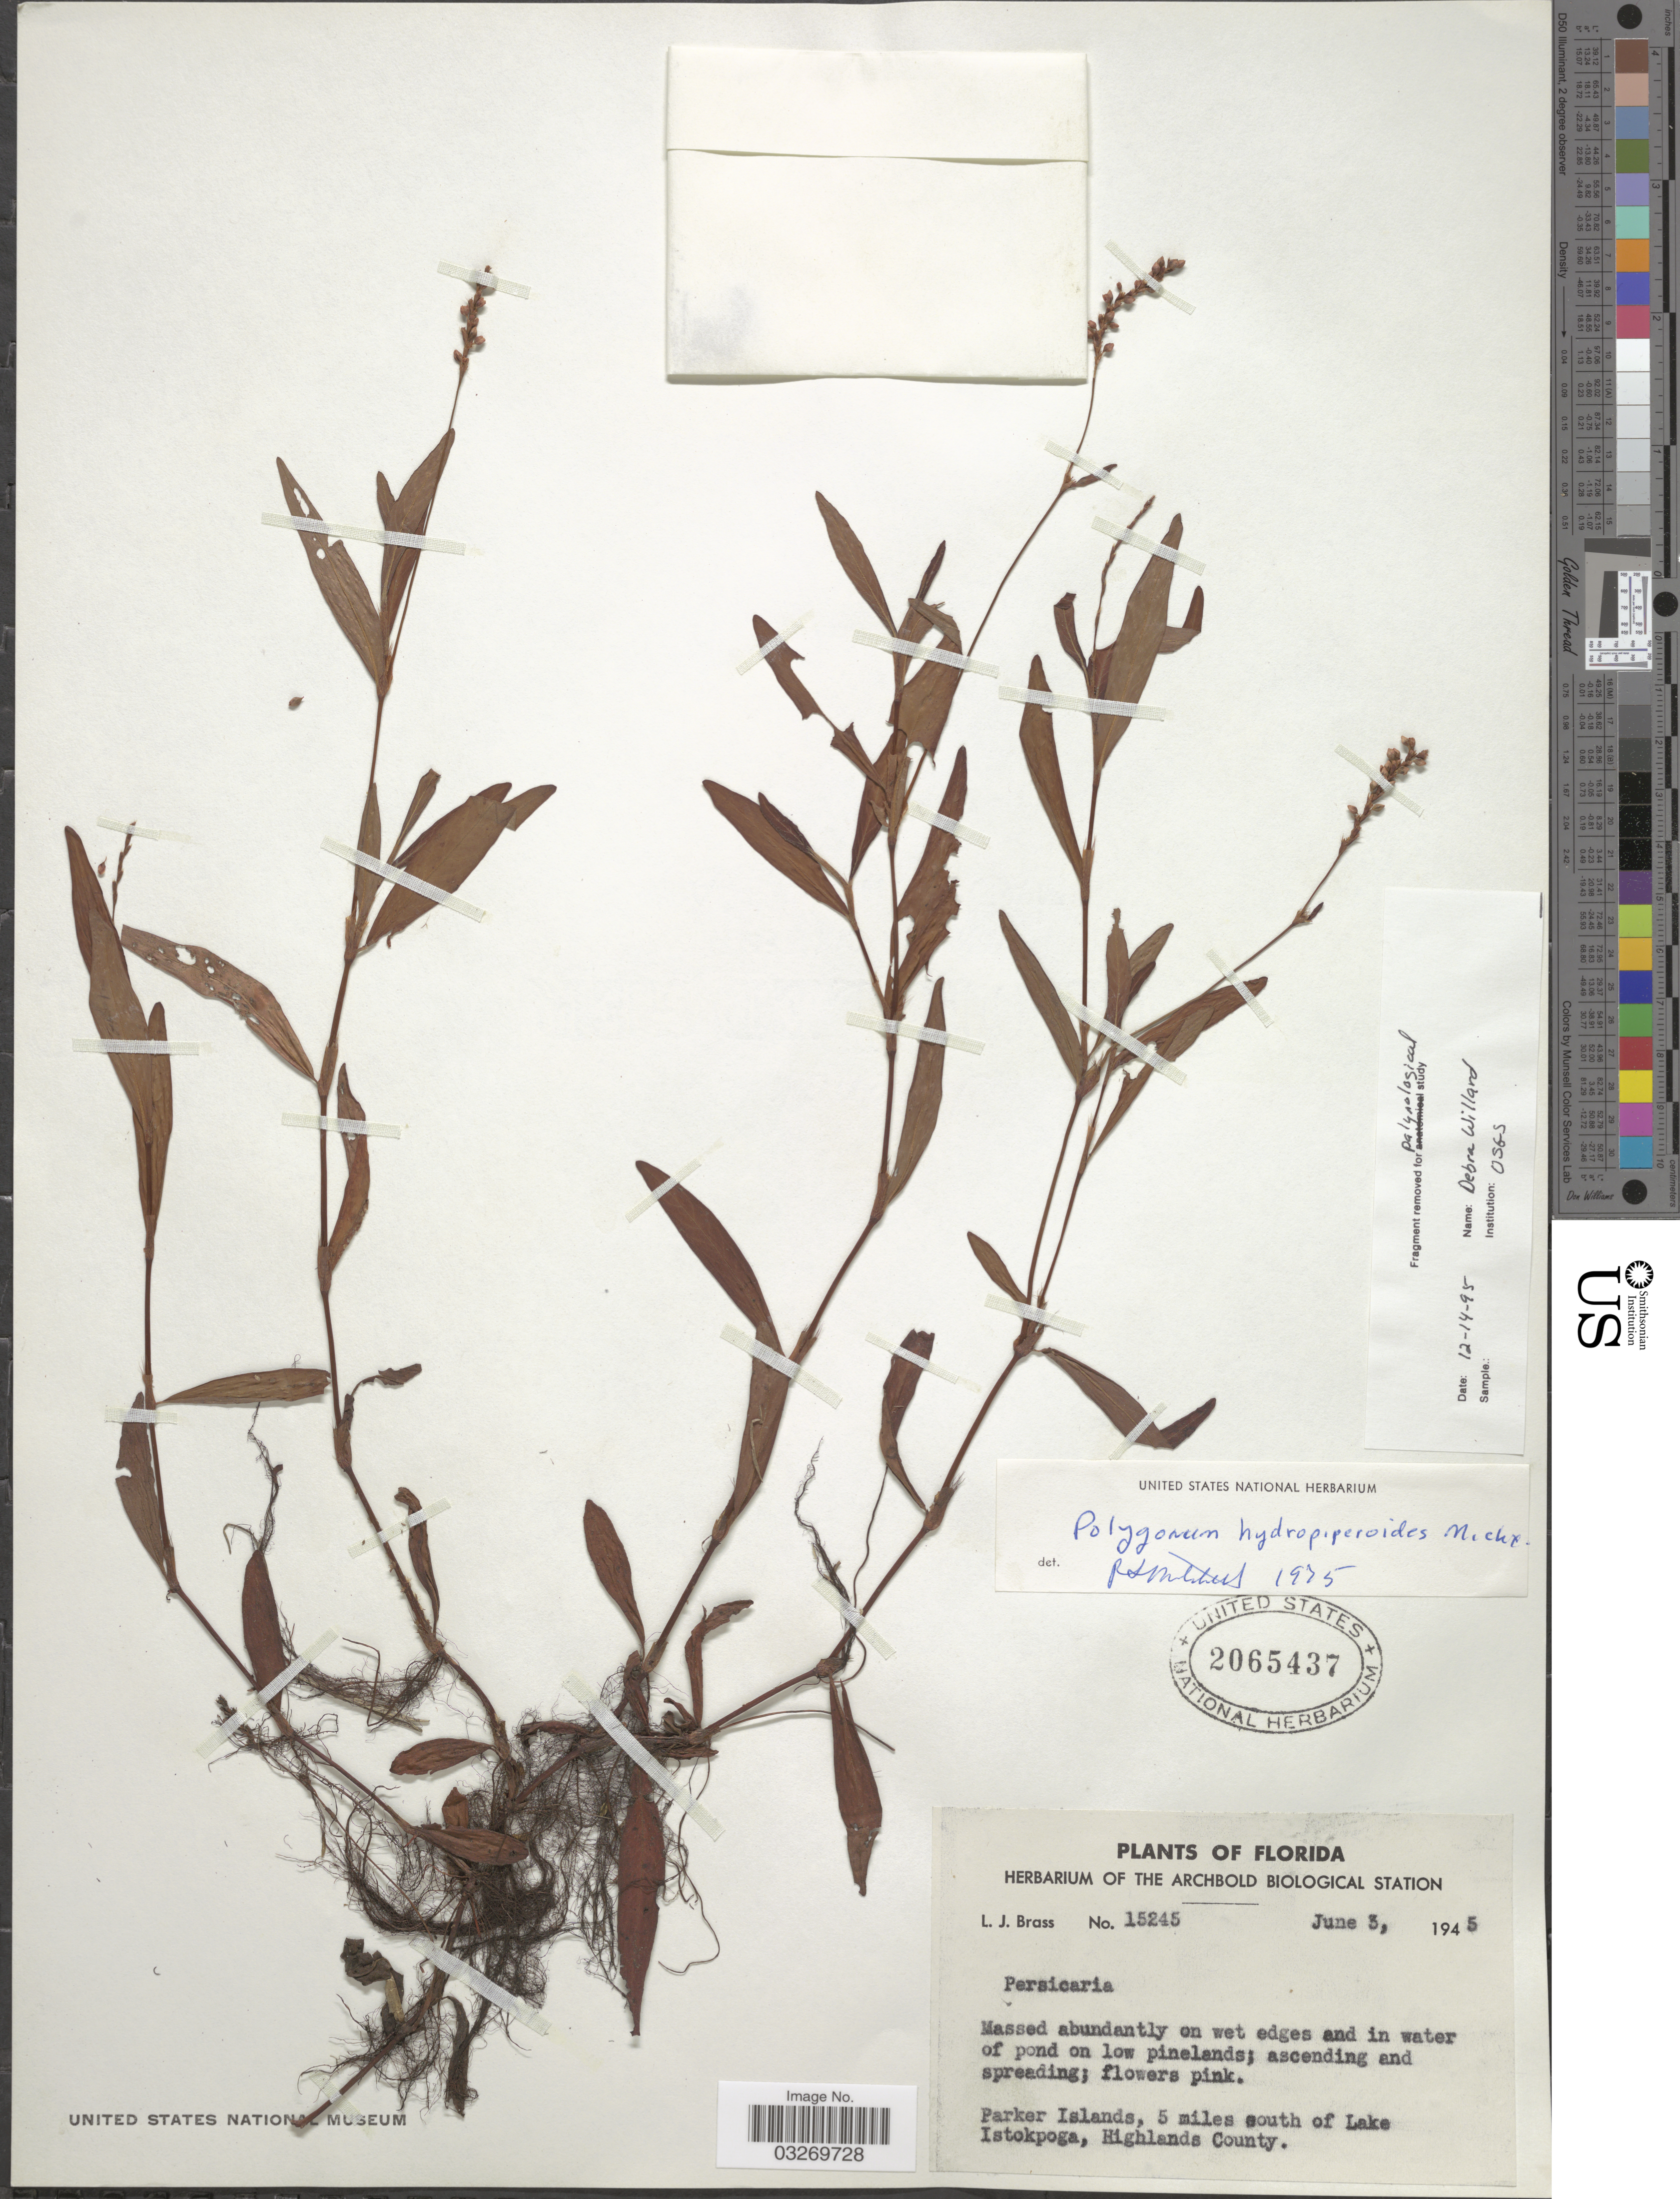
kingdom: Plantae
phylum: Tracheophyta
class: Magnoliopsida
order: Caryophyllales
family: Polygonaceae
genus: Persicaria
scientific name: Persicaria hydropiperoides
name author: (Michx.) Small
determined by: Atha, D. E.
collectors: L. J. Brass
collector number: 15245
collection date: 1945-06-03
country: United States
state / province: Florida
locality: Parker Islands, 5 miles south of Lake Istokpoga, Highlands County.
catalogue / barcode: US 2065437